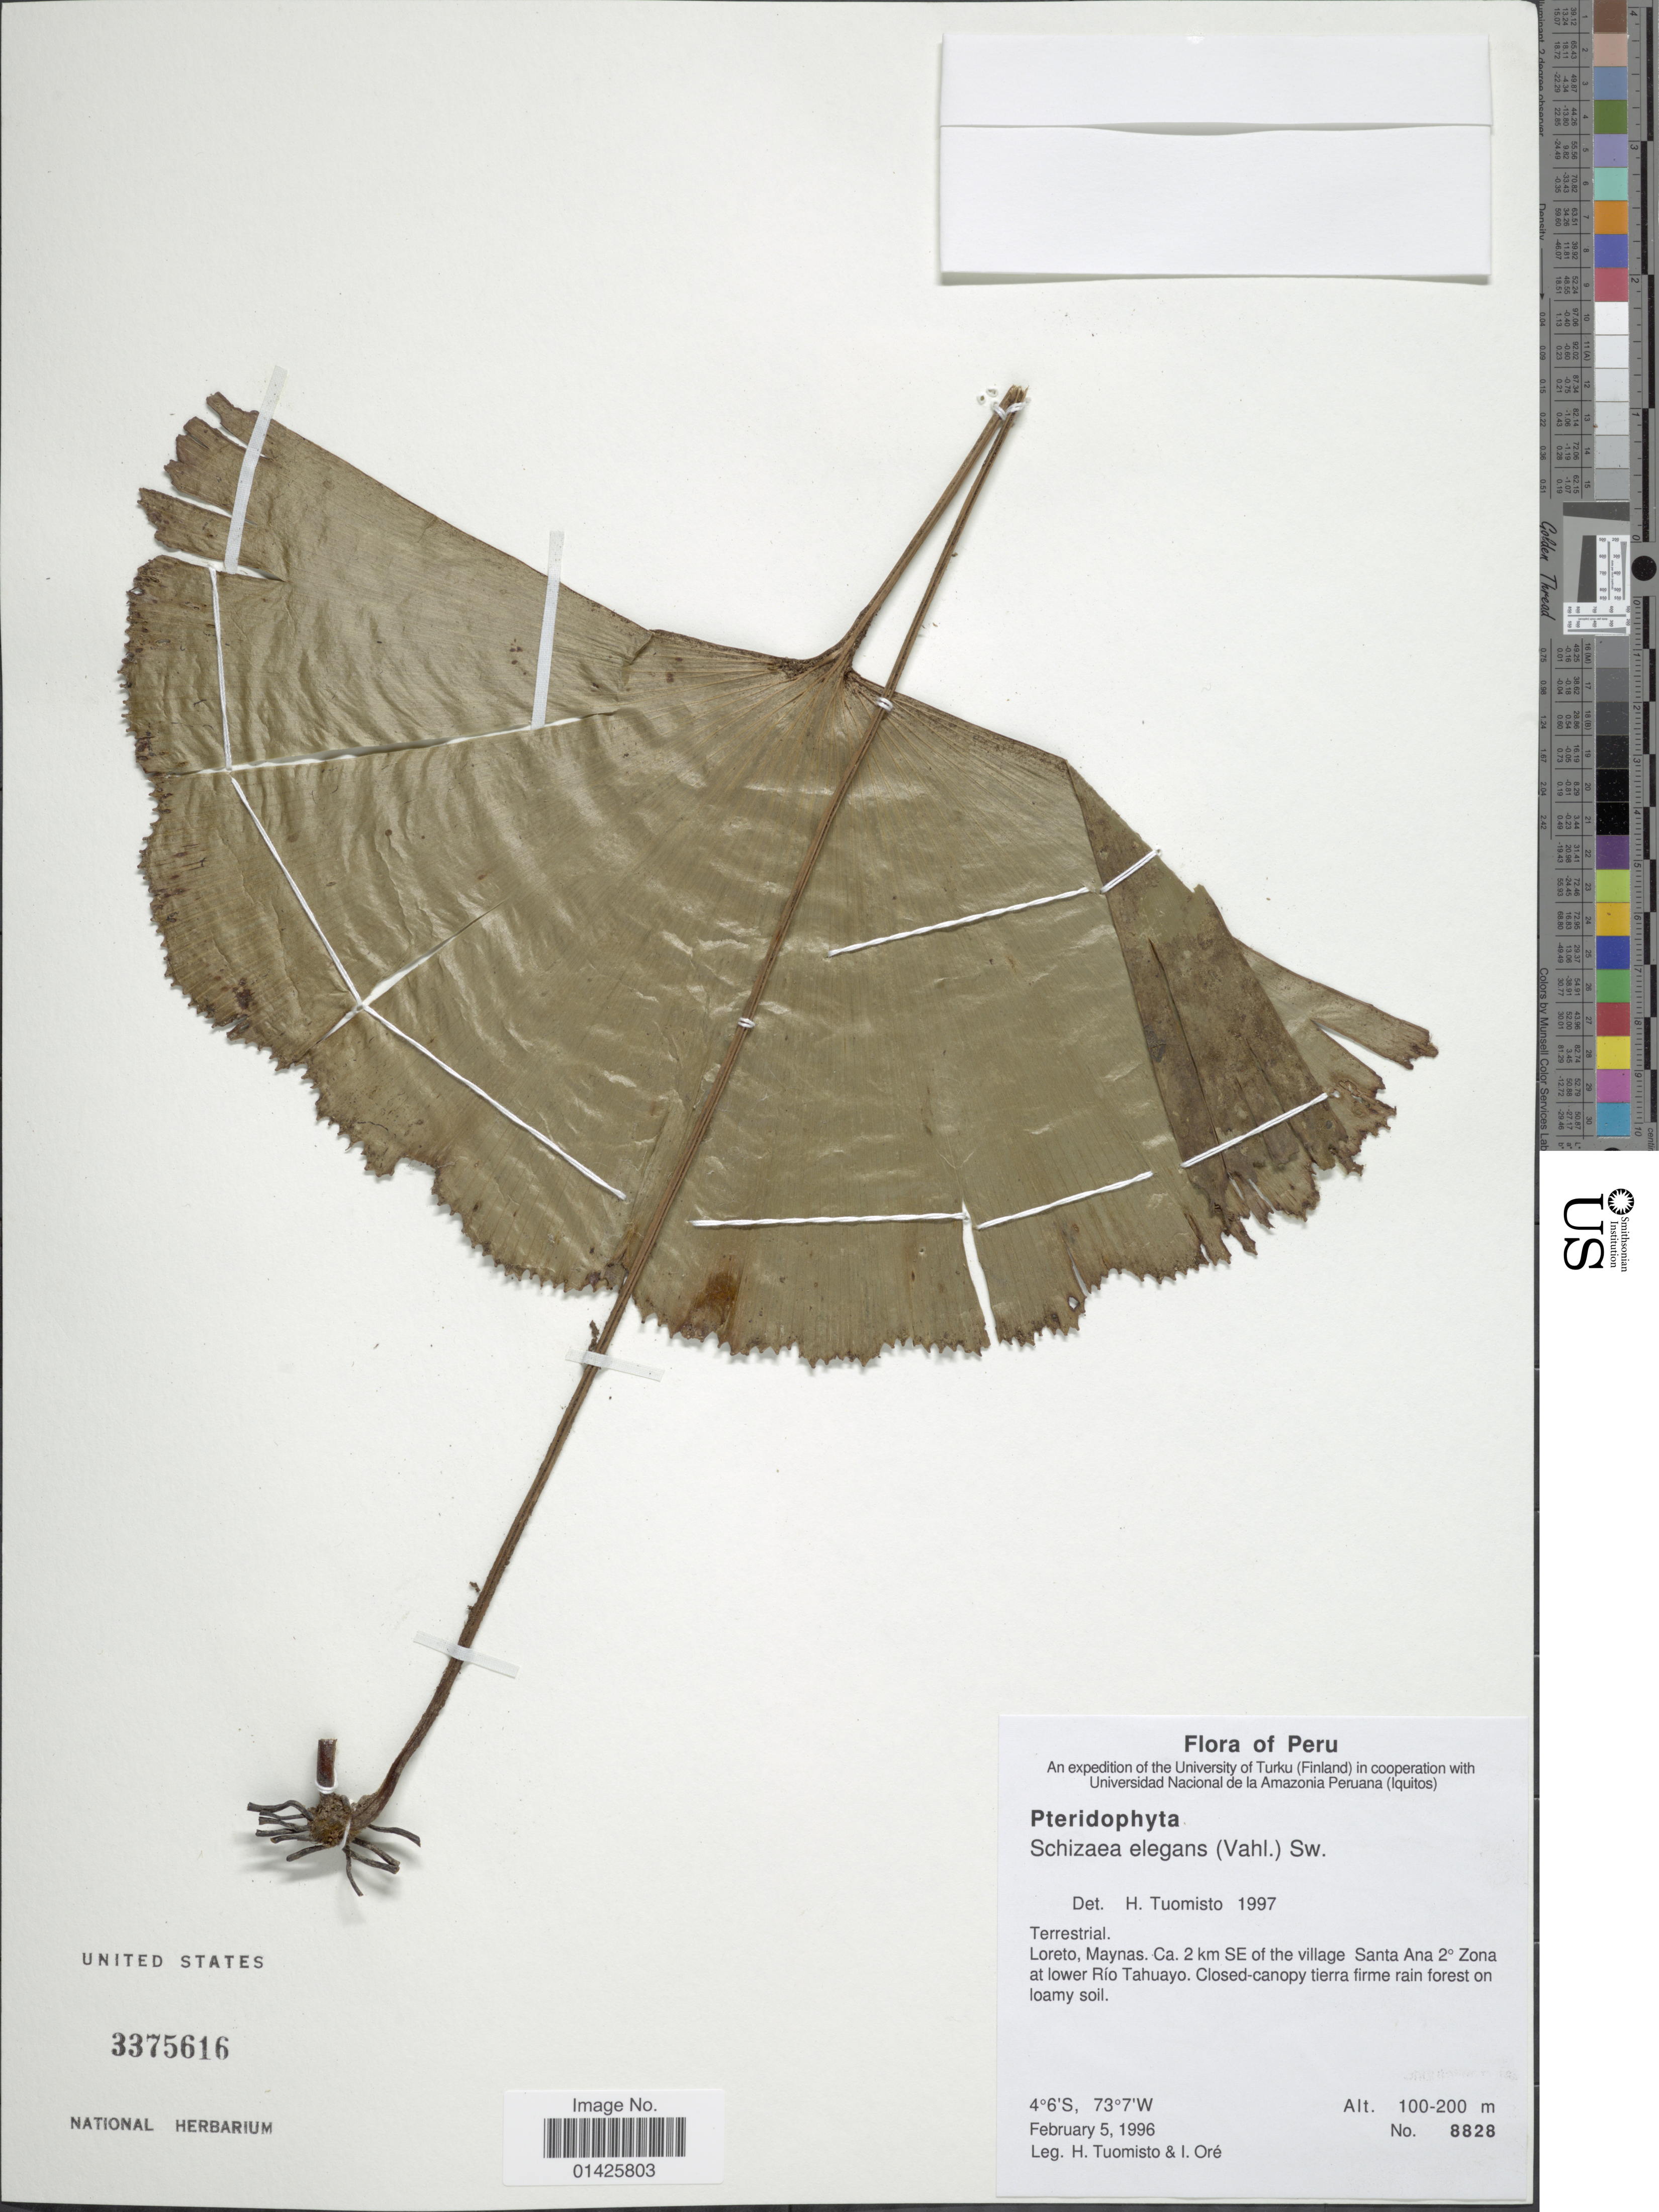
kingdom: Plantae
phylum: Tracheophyta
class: Polypodiopsida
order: Schizaeales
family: Schizaeaceae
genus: Schizaea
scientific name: Schizaea elegans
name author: (Vahl) Sw.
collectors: H. Tuomisto & I. Oré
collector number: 8828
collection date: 1996-02-05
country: Peru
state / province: Loreto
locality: Loreto, Maynas, ca. 2 km SE of the village Santa Ana, Zona at lower Río Tahuayo, Closed -canopy tierra firme rain forest on loamy soil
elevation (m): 100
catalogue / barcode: US 3375616